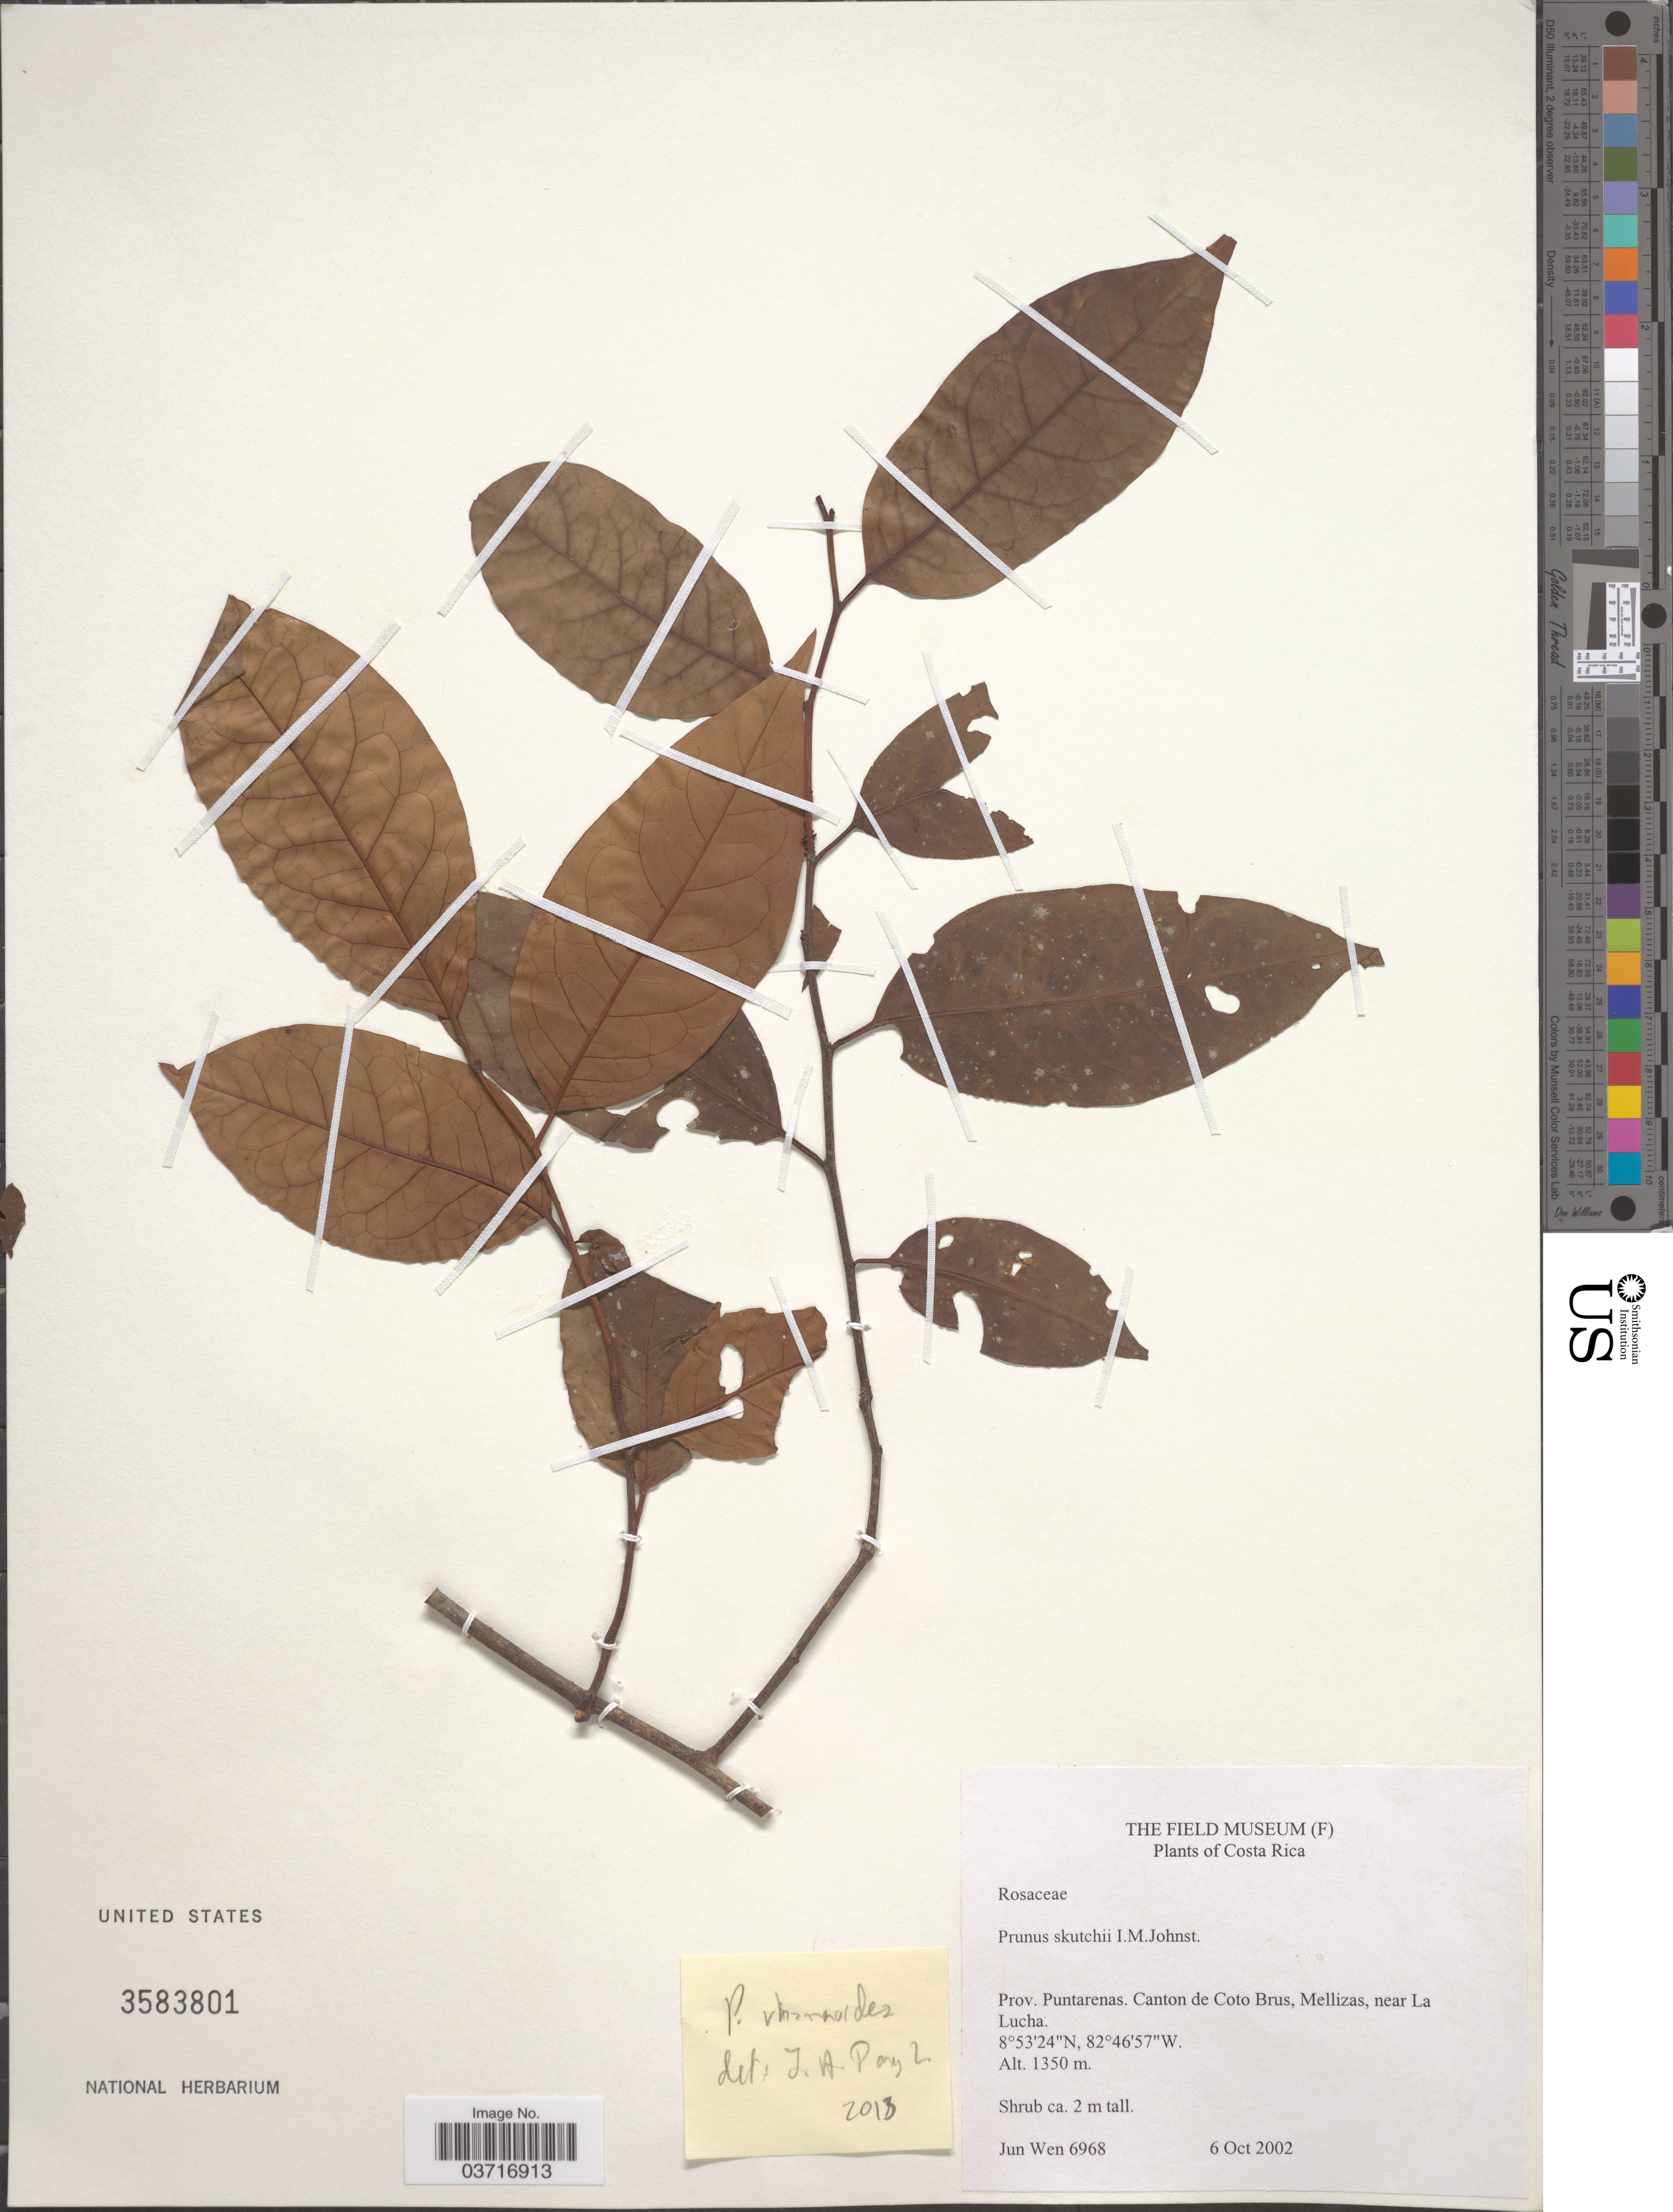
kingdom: Plantae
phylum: Tracheophyta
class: Magnoliopsida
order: Rosales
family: Rosaceae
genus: Prunus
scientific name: Prunus rhamnoides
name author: Koehne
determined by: Pérez-Zabala, Jorge A.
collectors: J. Wen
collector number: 6968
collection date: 2002-10-06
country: Costa Rica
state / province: Puntarenas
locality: Canton de Coto Brus, Mellizas, near La Lucha.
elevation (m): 1350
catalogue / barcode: US 3583801